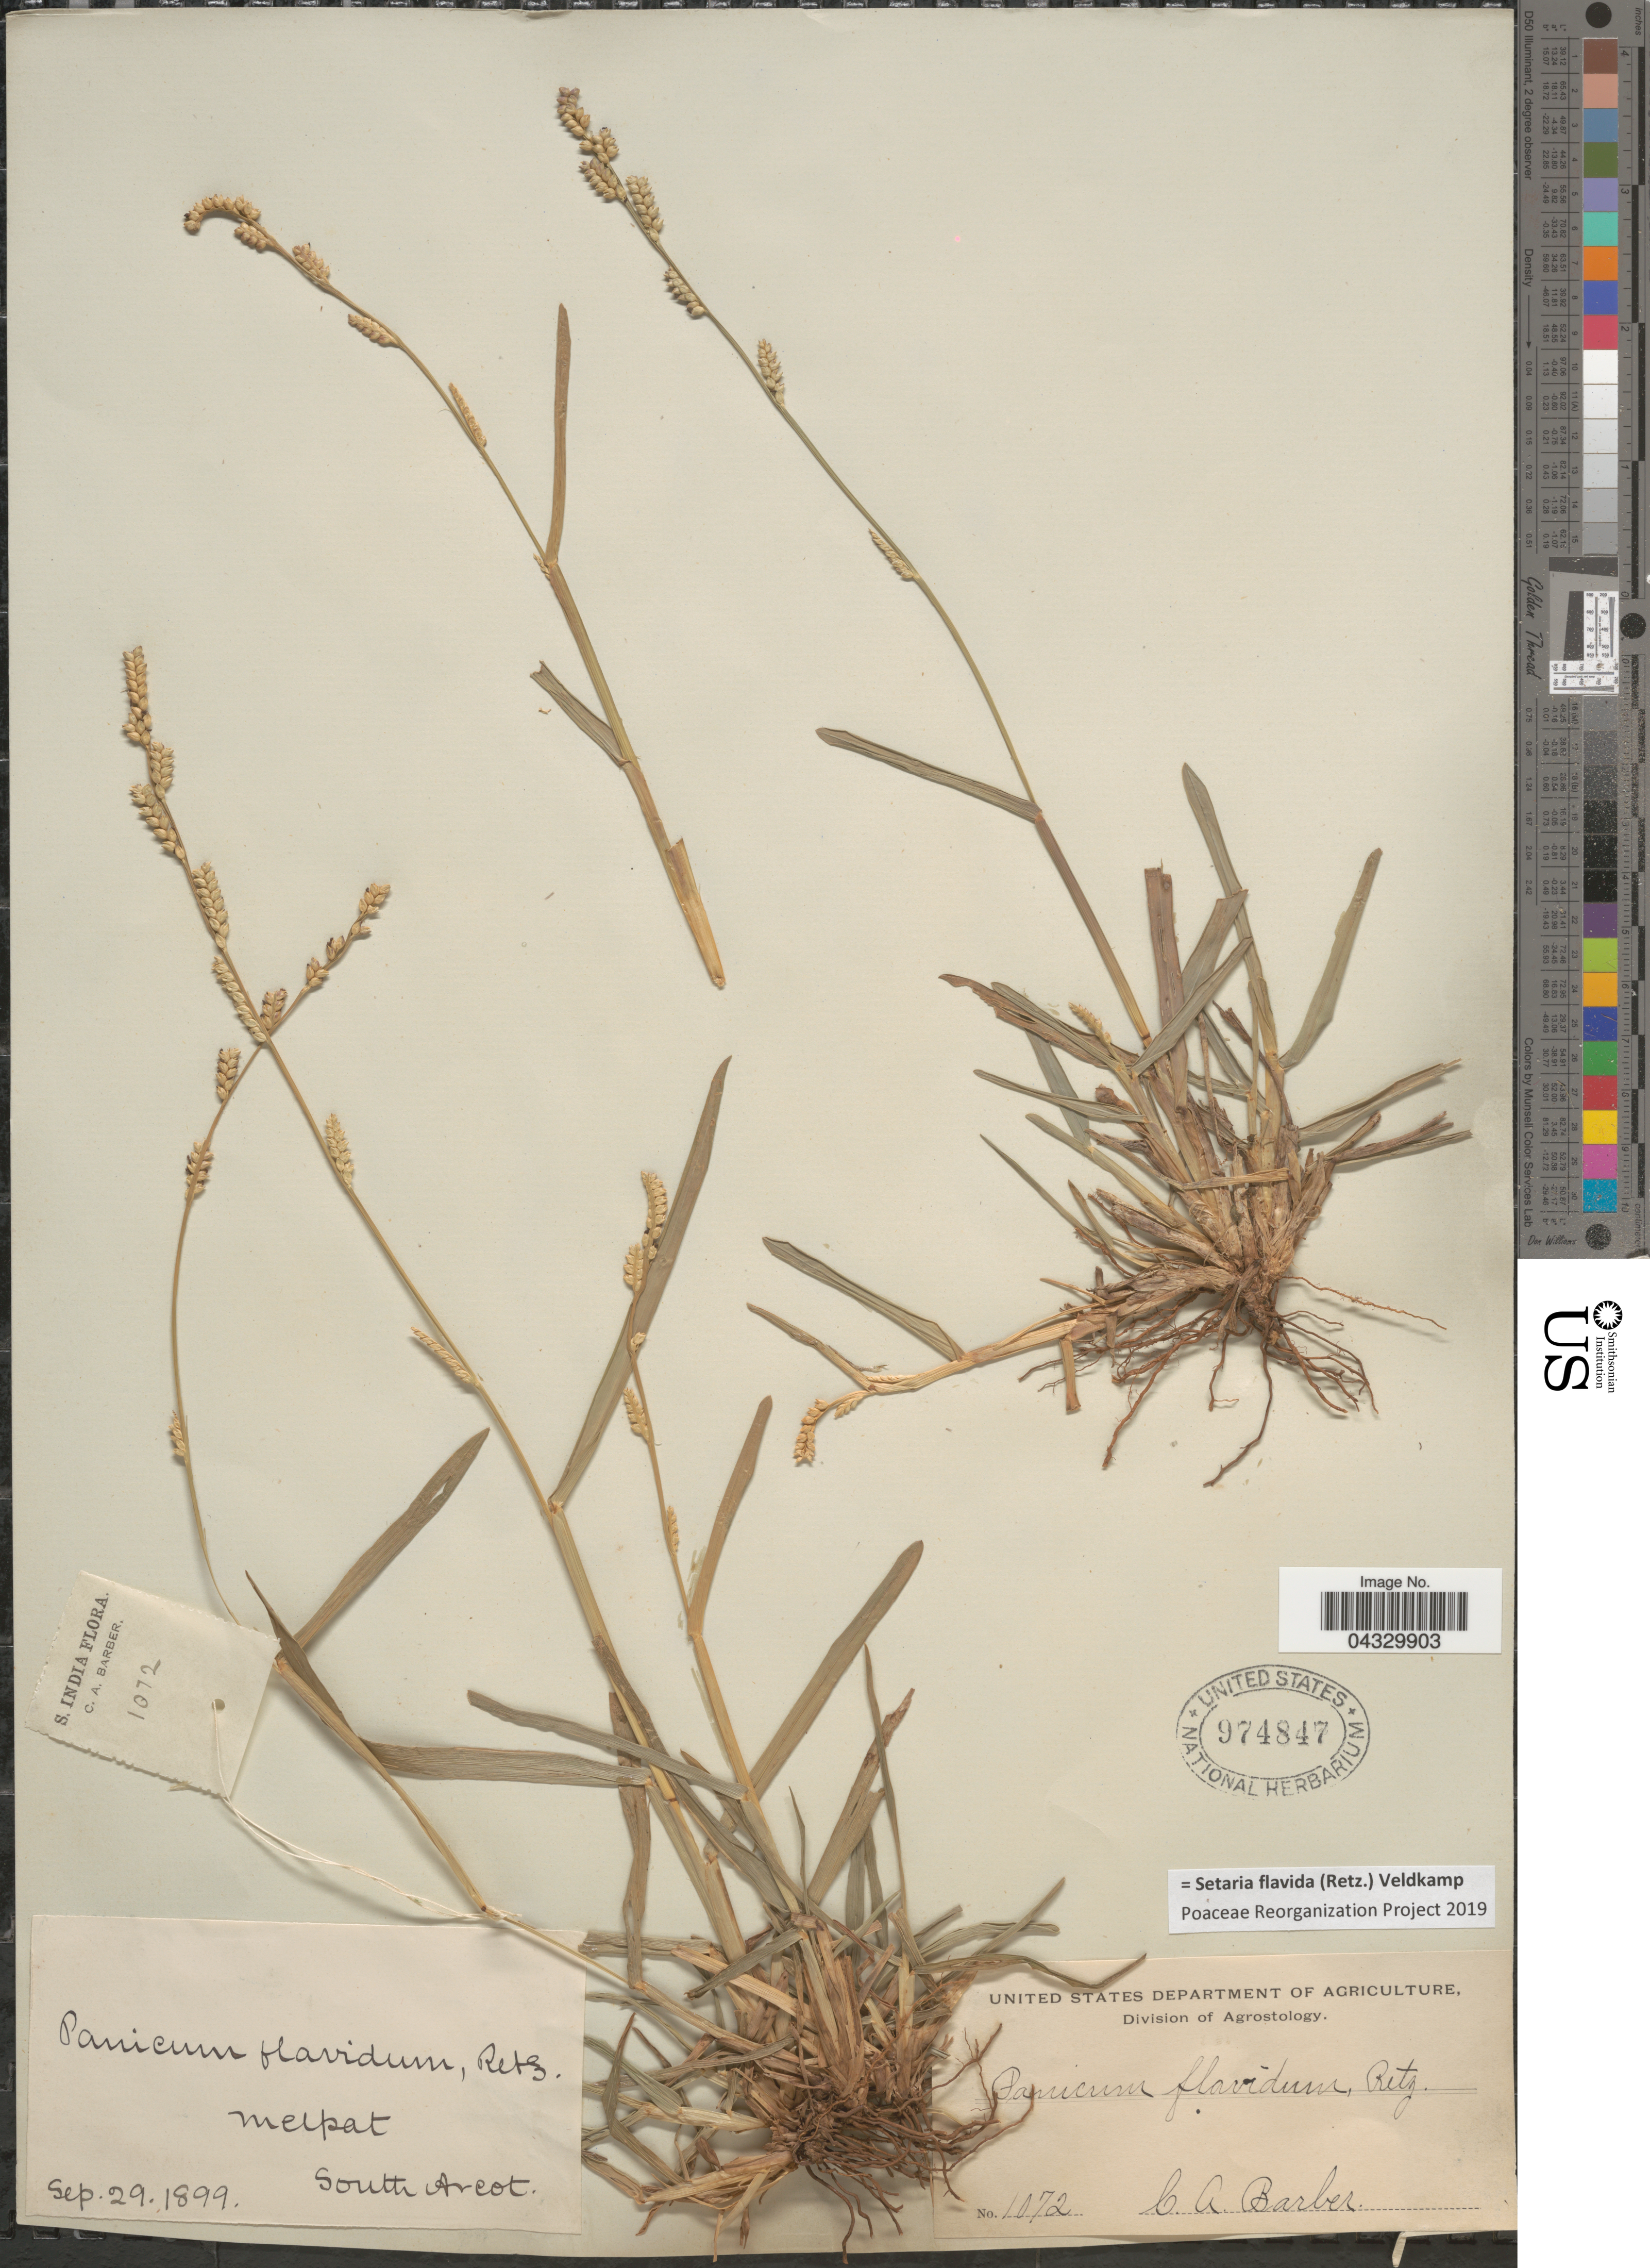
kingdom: Plantae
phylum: Tracheophyta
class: Liliopsida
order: Poales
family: Poaceae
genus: Setaria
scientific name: Setaria flavida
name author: (Retz.) Veldkamp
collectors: C. Barber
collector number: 1072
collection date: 1899-09-29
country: India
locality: S. India. Melpat. South Arcot.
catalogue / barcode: US 974847